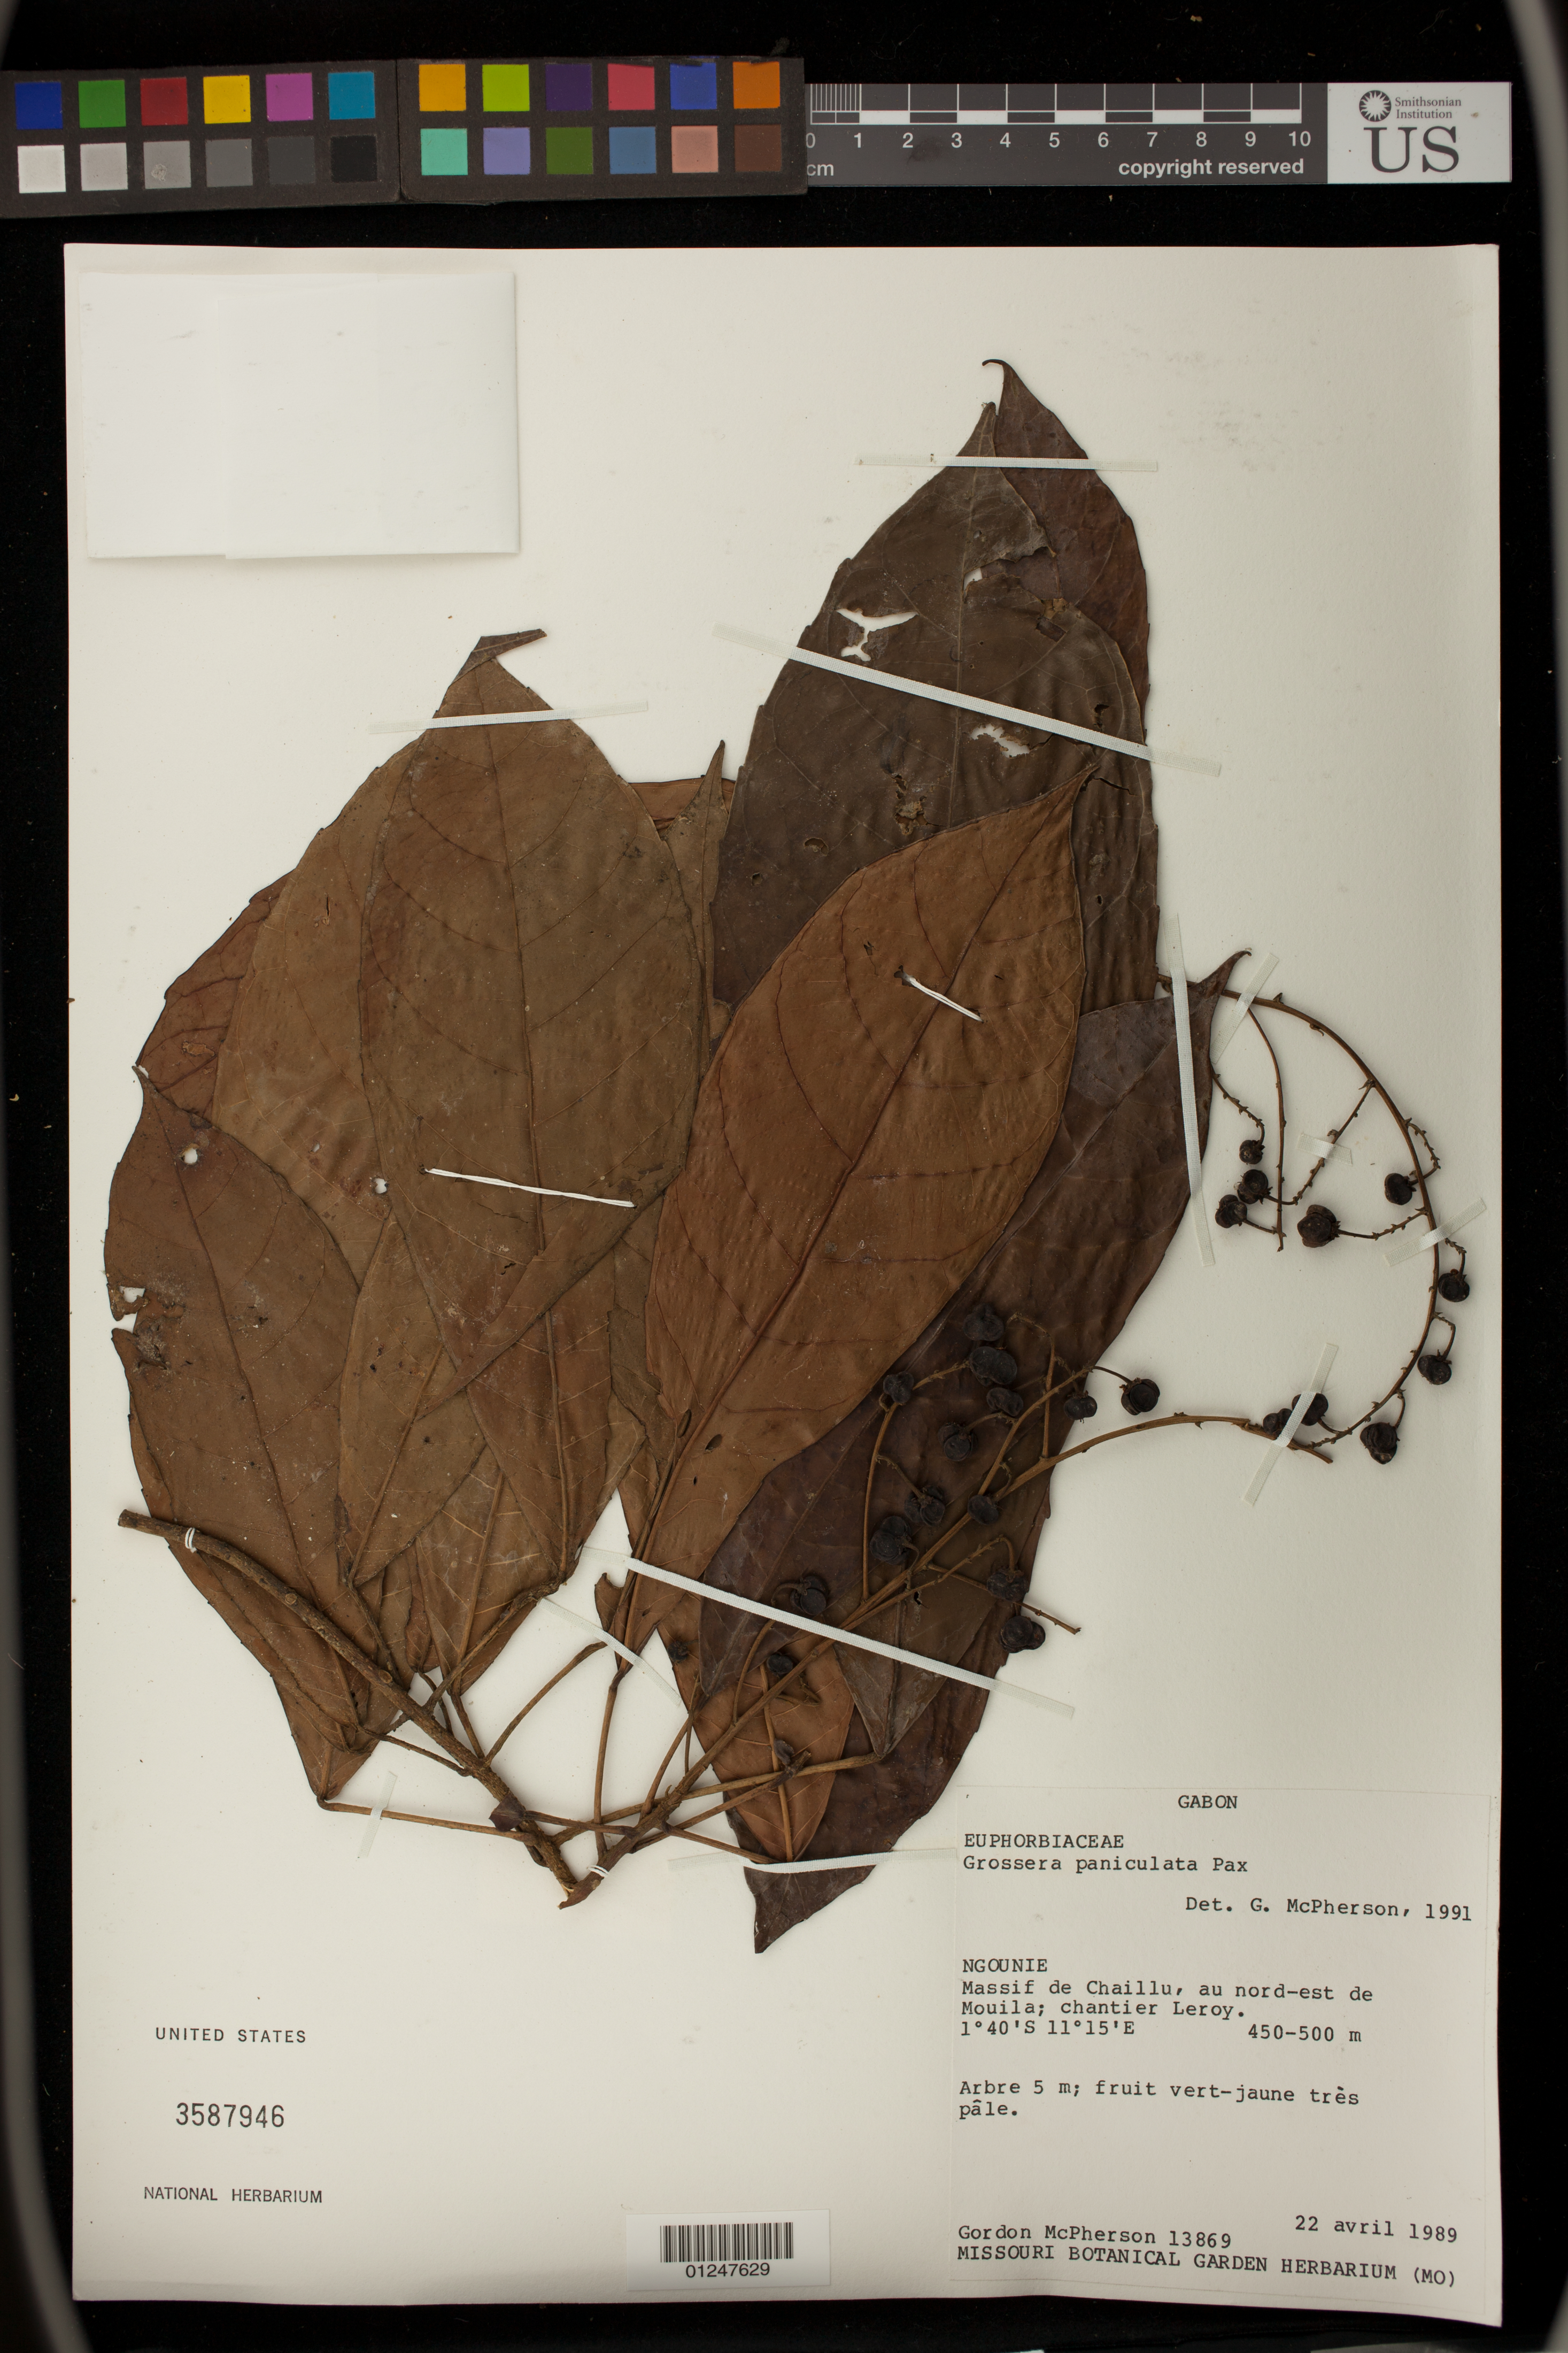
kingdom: Plantae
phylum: Tracheophyta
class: Magnoliopsida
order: Malpighiales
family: Euphorbiaceae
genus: Grossera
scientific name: Grossera paniculata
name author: Pax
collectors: G. D. McPherson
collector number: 13869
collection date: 1989-04-22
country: Gabon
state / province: Ngounie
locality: Massif de Chaillu, au nord-est de Mouila; chantier Leroy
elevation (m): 450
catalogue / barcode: US 3587946